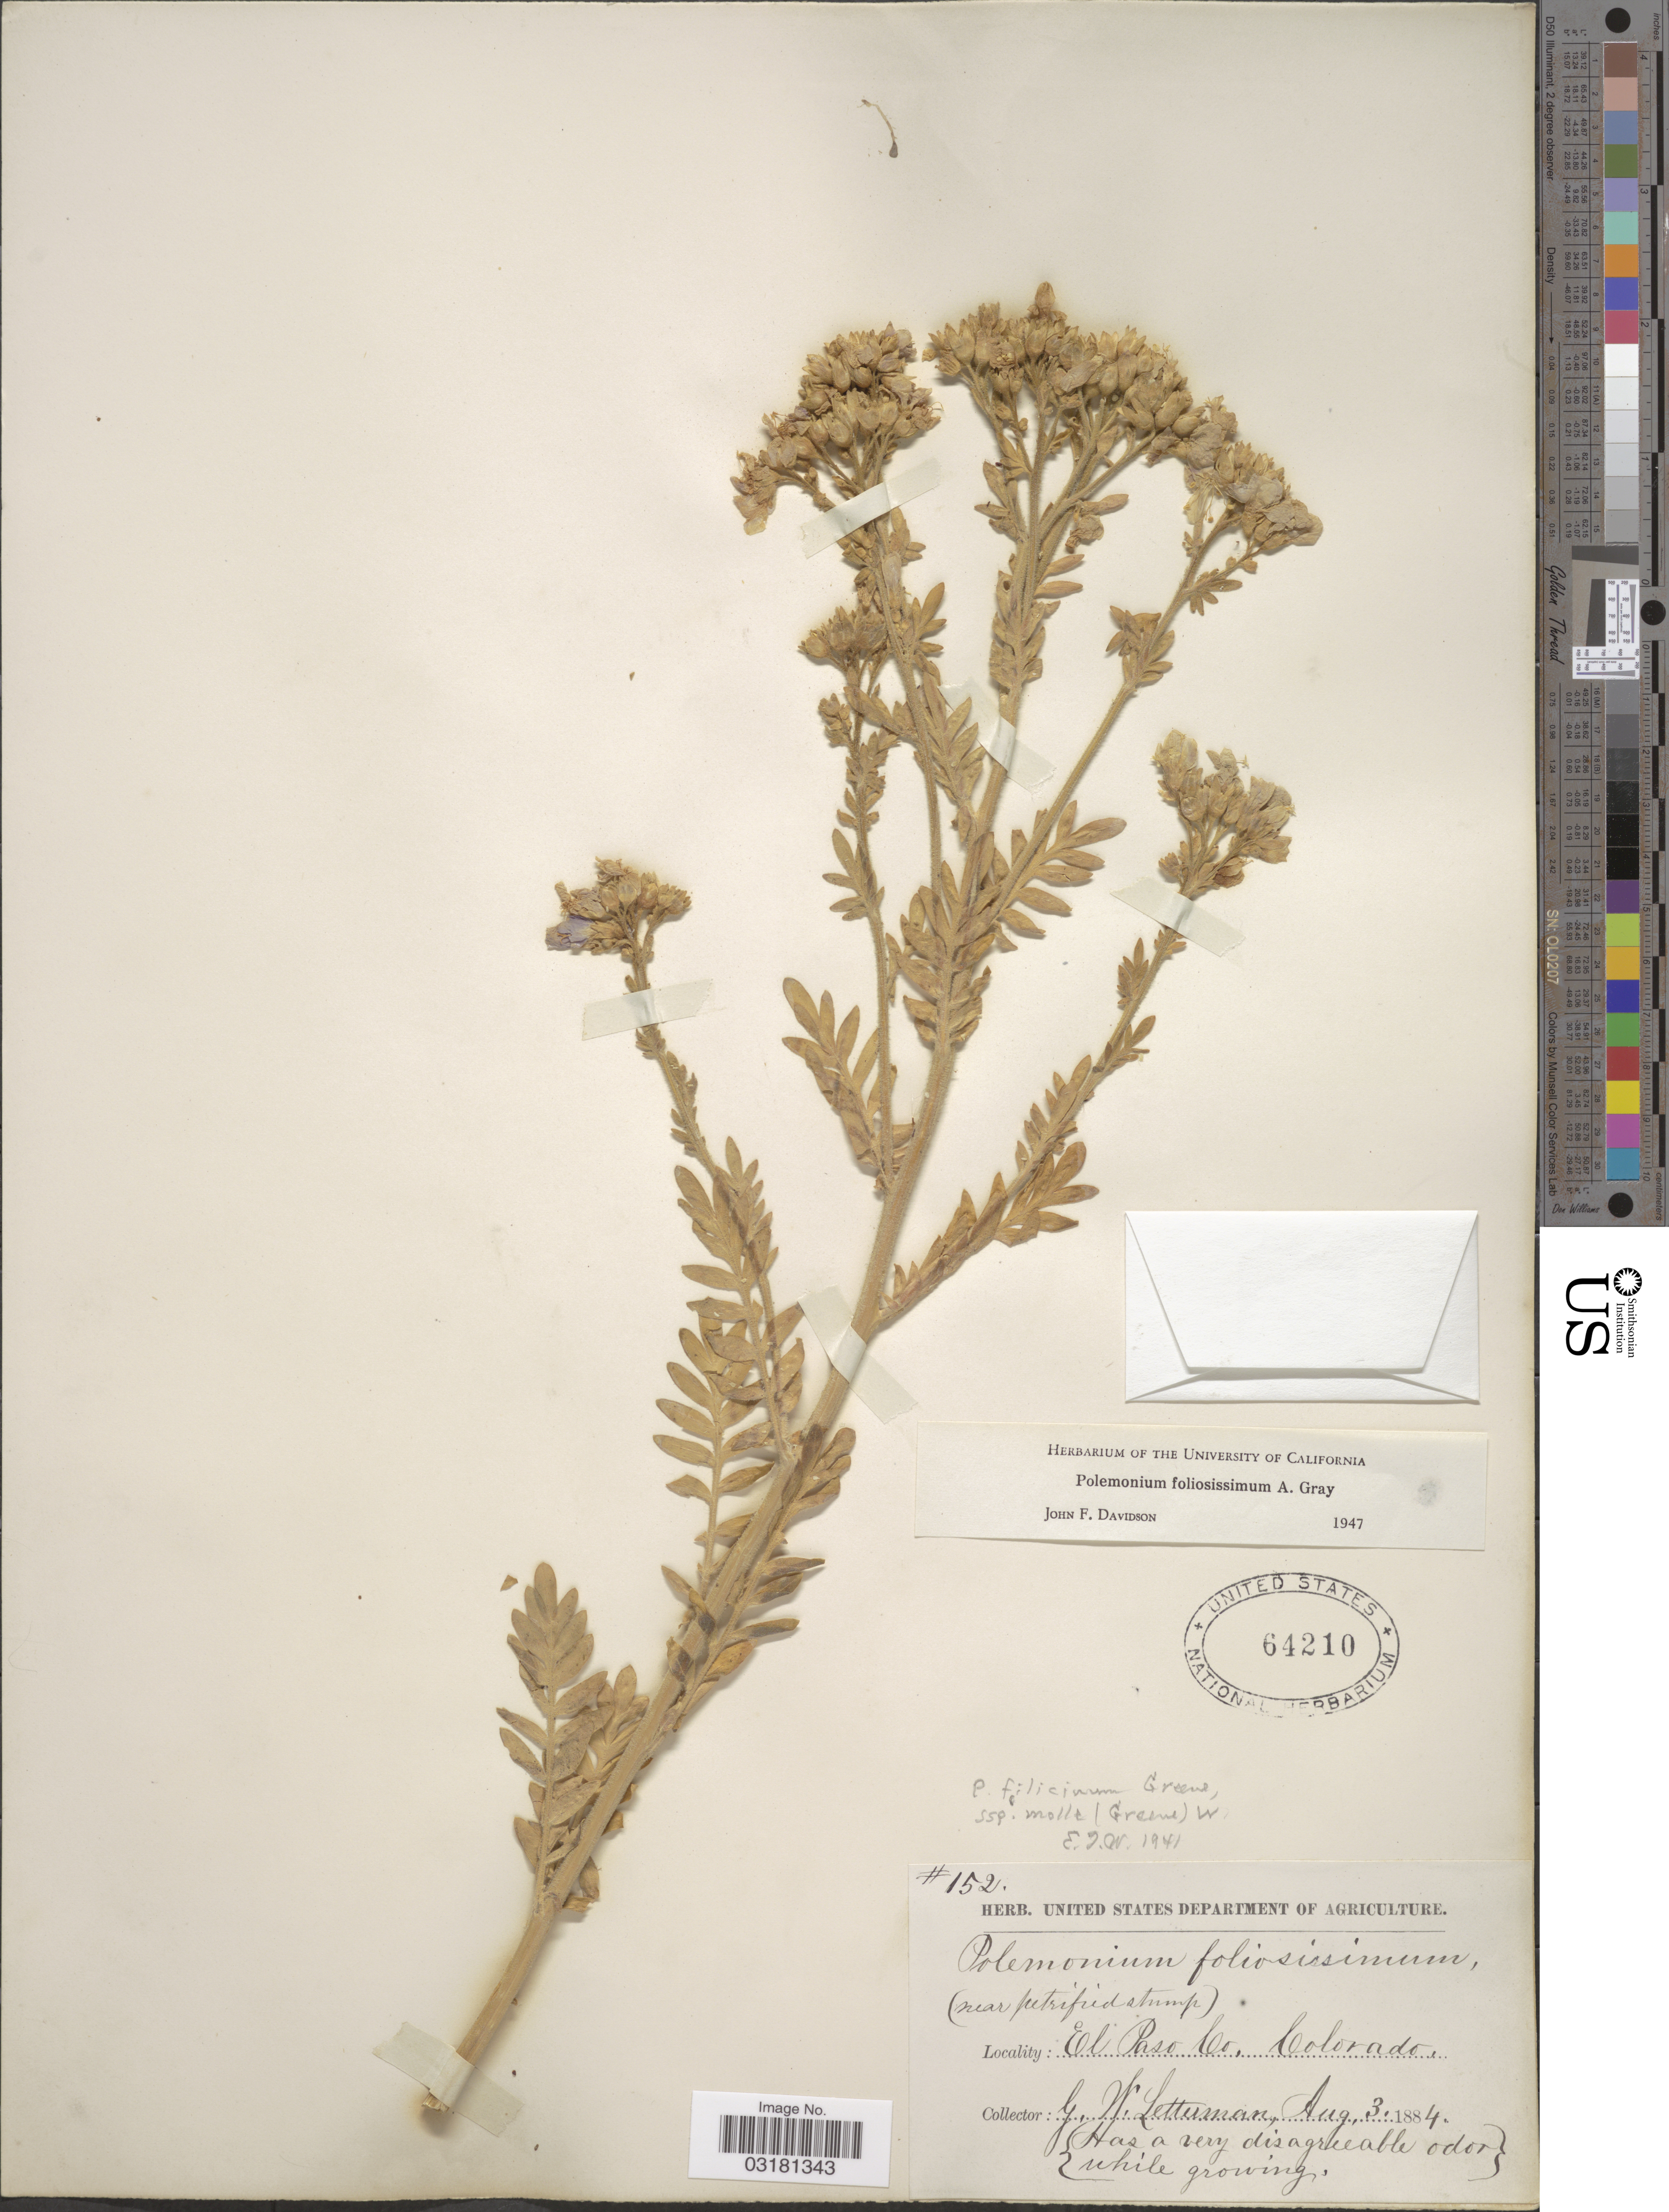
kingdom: Plantae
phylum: Tracheophyta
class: Magnoliopsida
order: Ericales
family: Polemoniaceae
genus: Polemonium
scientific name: Polemonium foliosissimum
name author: A. Gray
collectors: G. W. Letterman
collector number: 152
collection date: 1884-08-03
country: United States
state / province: Colorado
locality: El Paso Co.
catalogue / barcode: US 64210